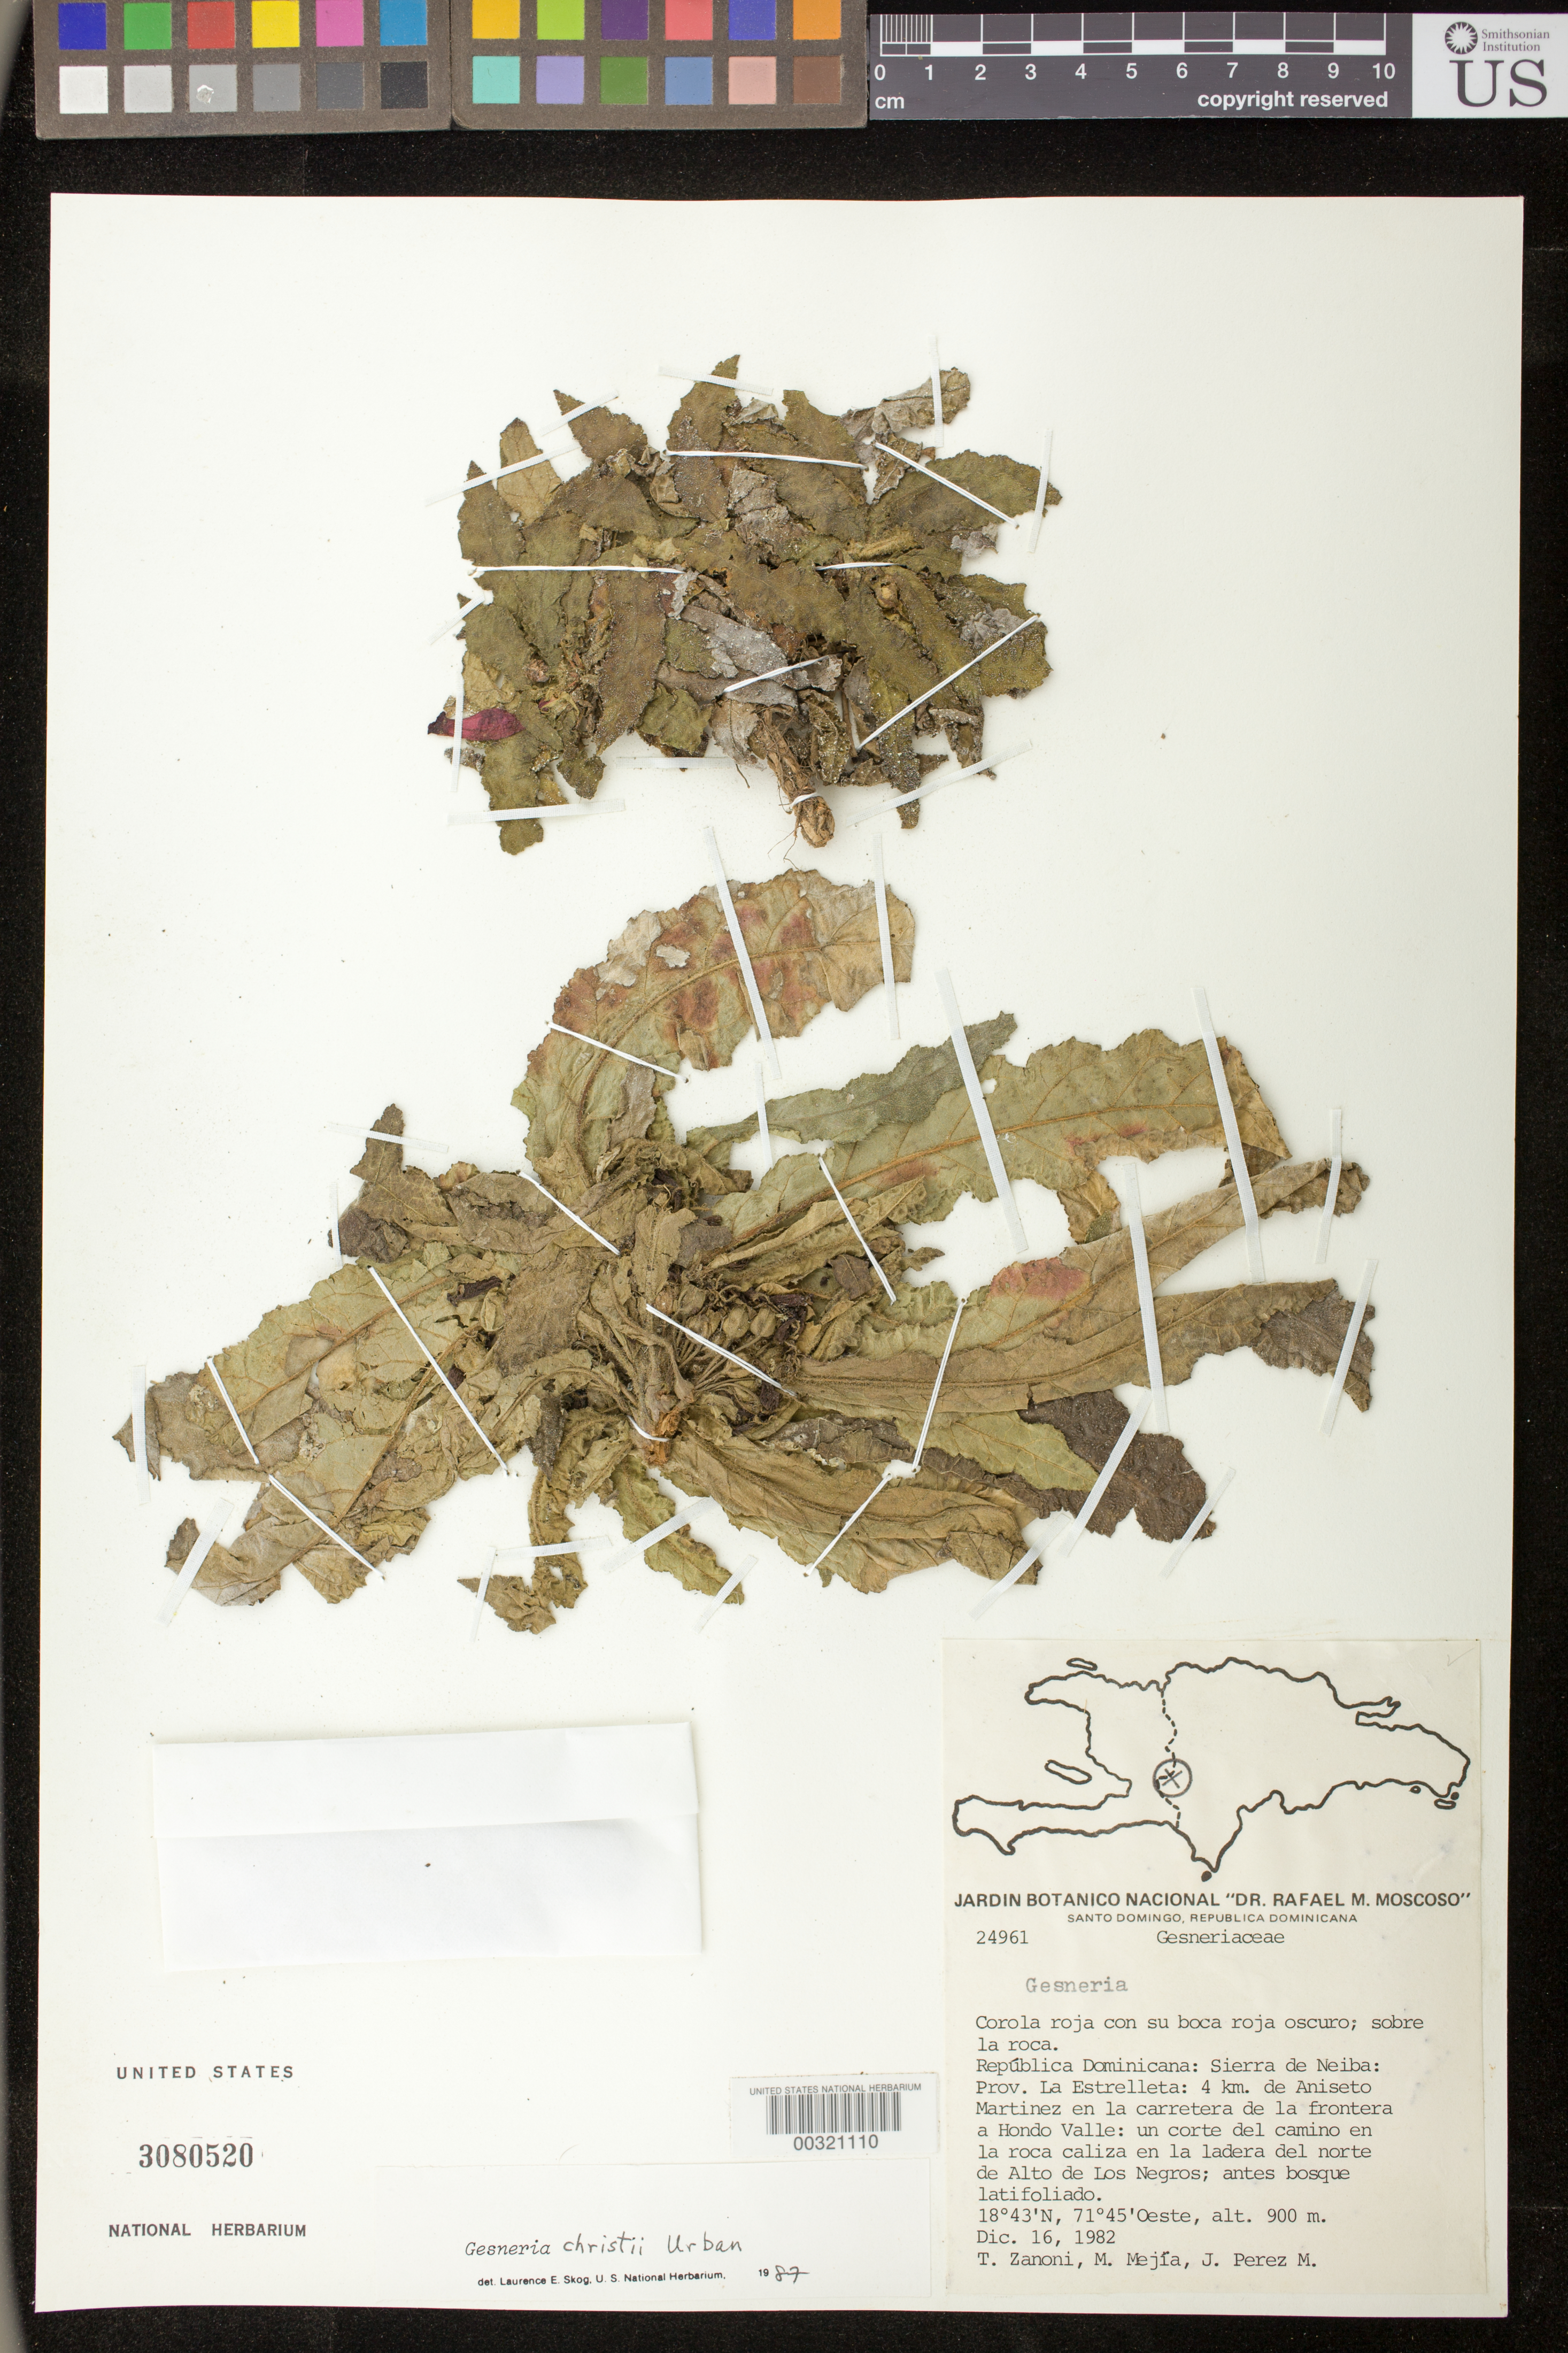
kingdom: Plantae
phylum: Tracheophyta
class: Magnoliopsida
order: Lamiales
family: Gesneriaceae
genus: Gesneria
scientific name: Gesneria christii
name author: Urb.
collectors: T. A. Zanoni, M. Mejia & J. Perez-M.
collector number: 24961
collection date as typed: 16 Dec 1982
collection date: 1982-12-16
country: Dominican Republic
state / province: Elías Piña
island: Hispaniola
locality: Sierra de Neiba, 4 km from Aniseto Martinez ...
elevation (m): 900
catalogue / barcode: US 3080520